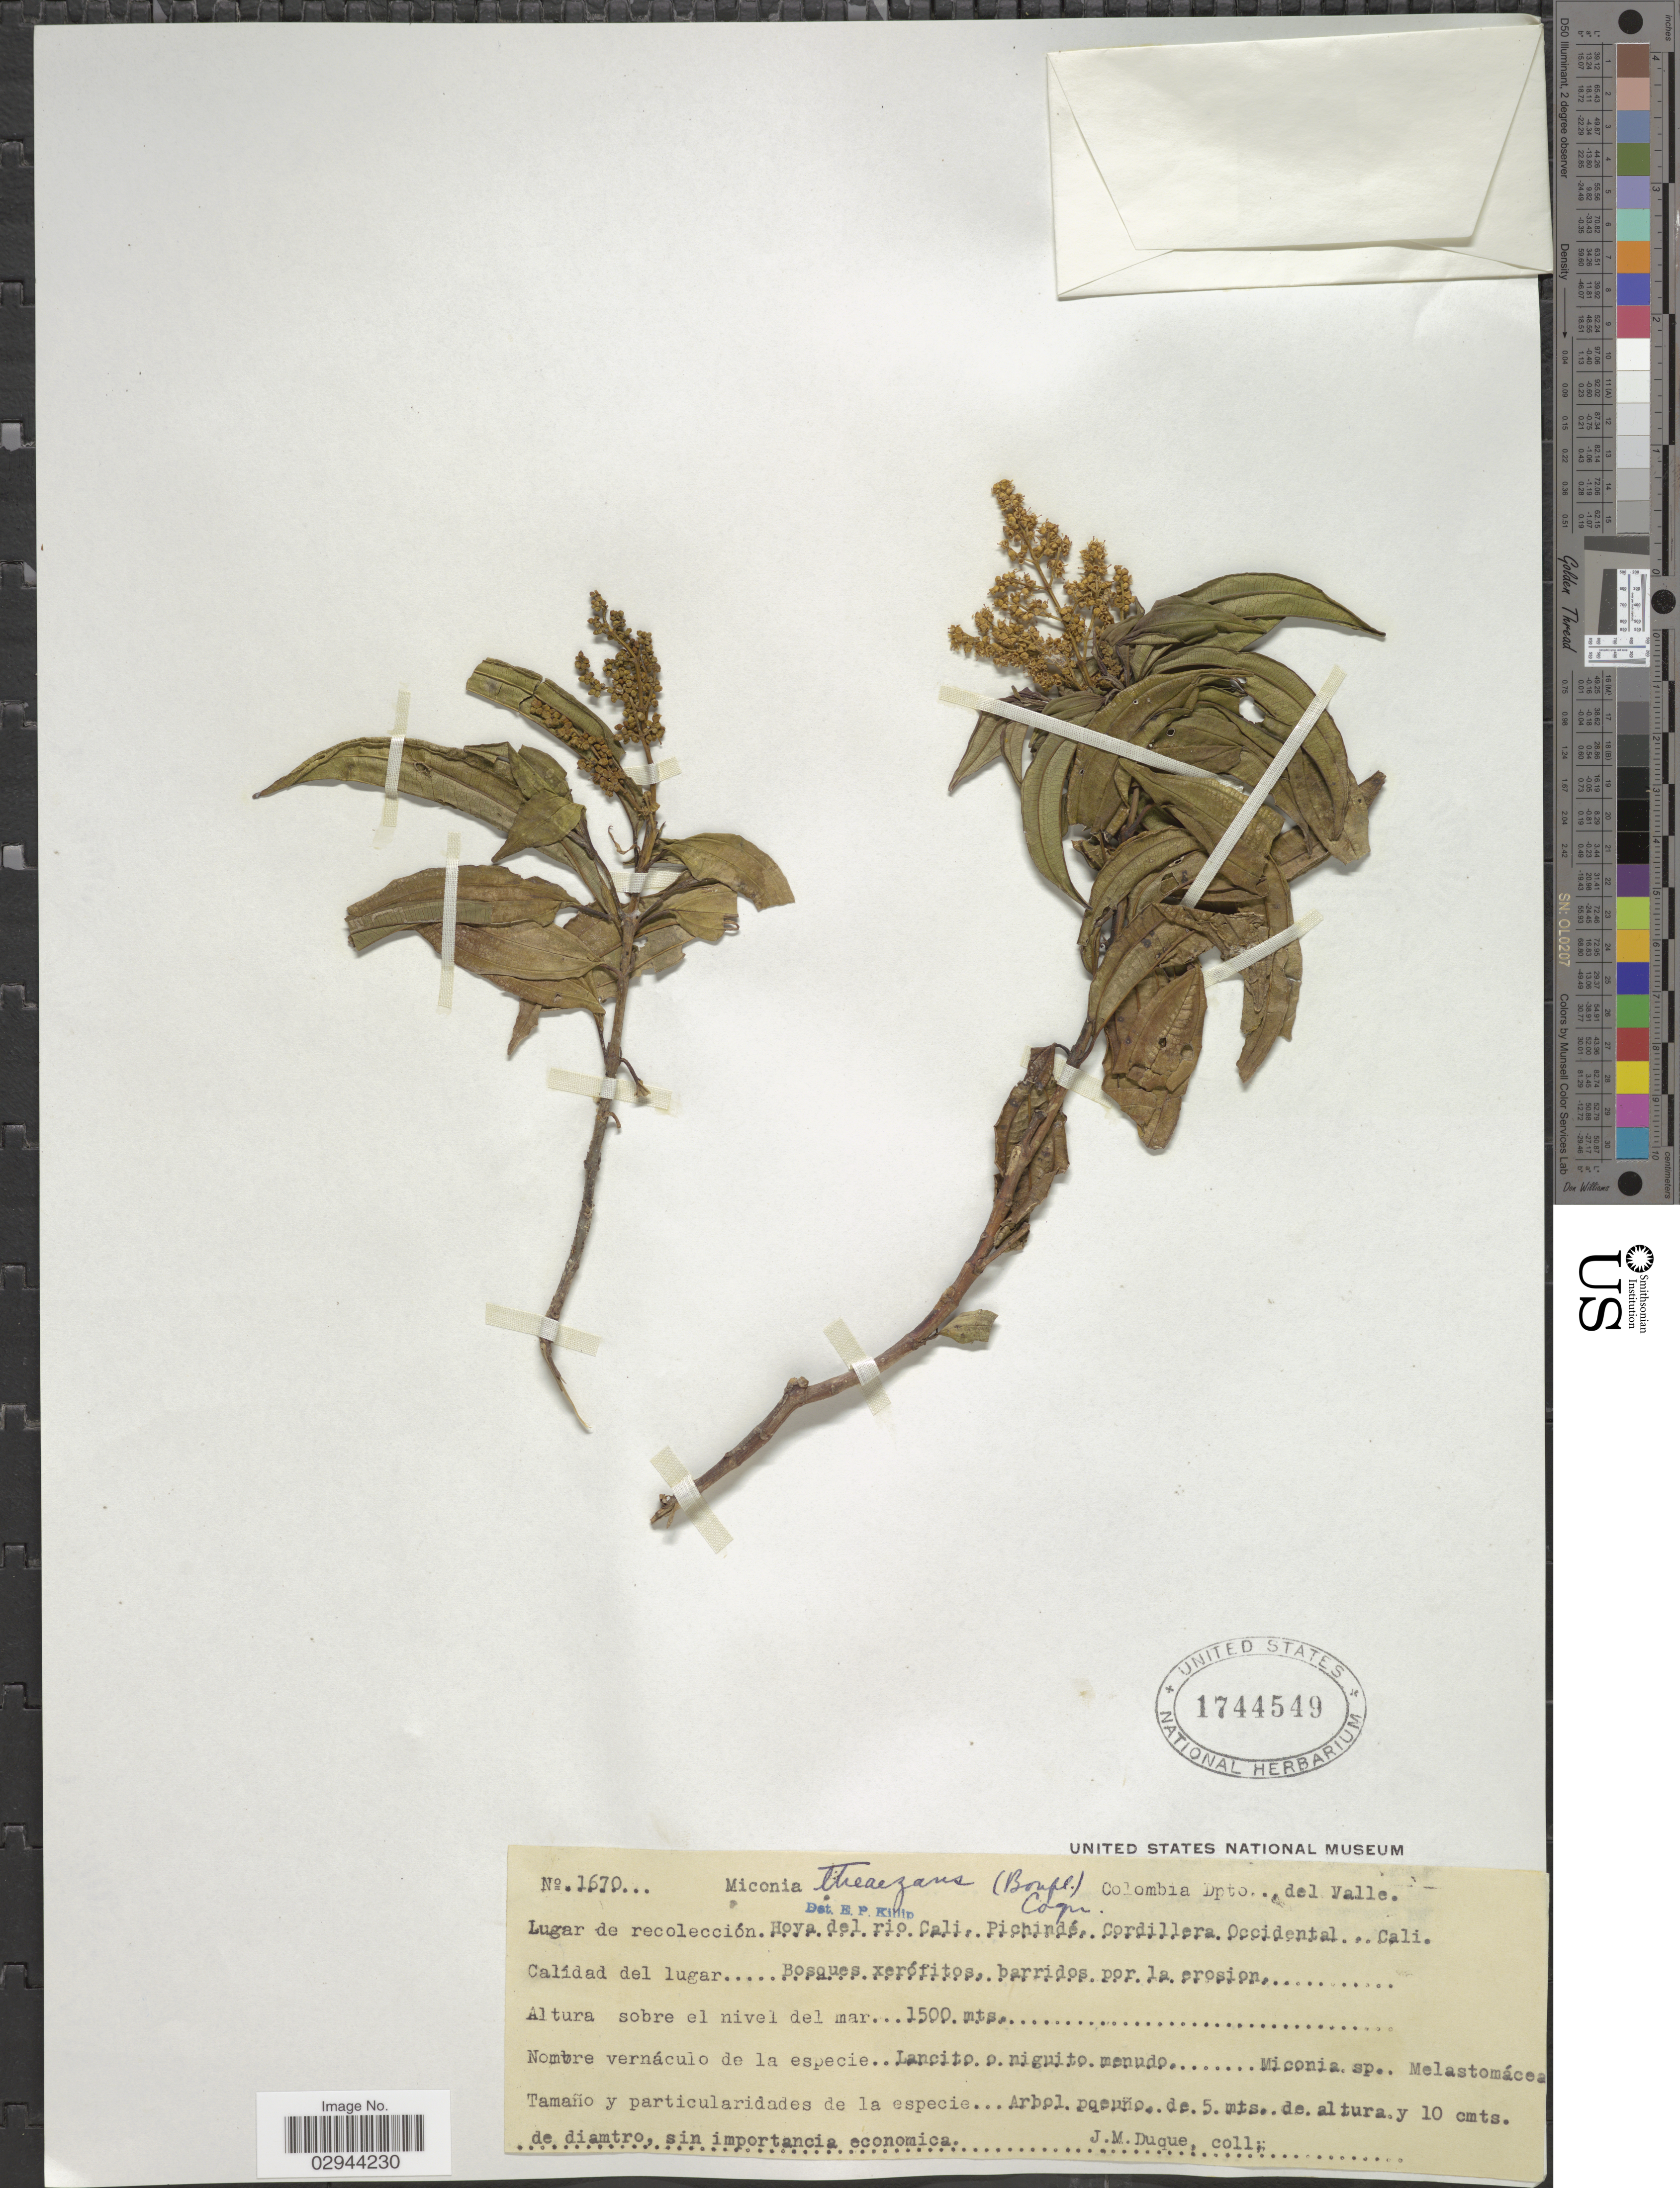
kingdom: Plantae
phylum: Tracheophyta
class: Magnoliopsida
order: Myrtales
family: Melastomataceae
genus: Miconia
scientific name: Miconia theizans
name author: (Bonpl.) Cogn.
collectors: J. Duque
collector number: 1670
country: Colombia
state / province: Valle del Cauca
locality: Dpto. del Valle, Hoya del rio Cali, Pichindé, Cordillera Occidental, Cali.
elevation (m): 1500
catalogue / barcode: US 1744549